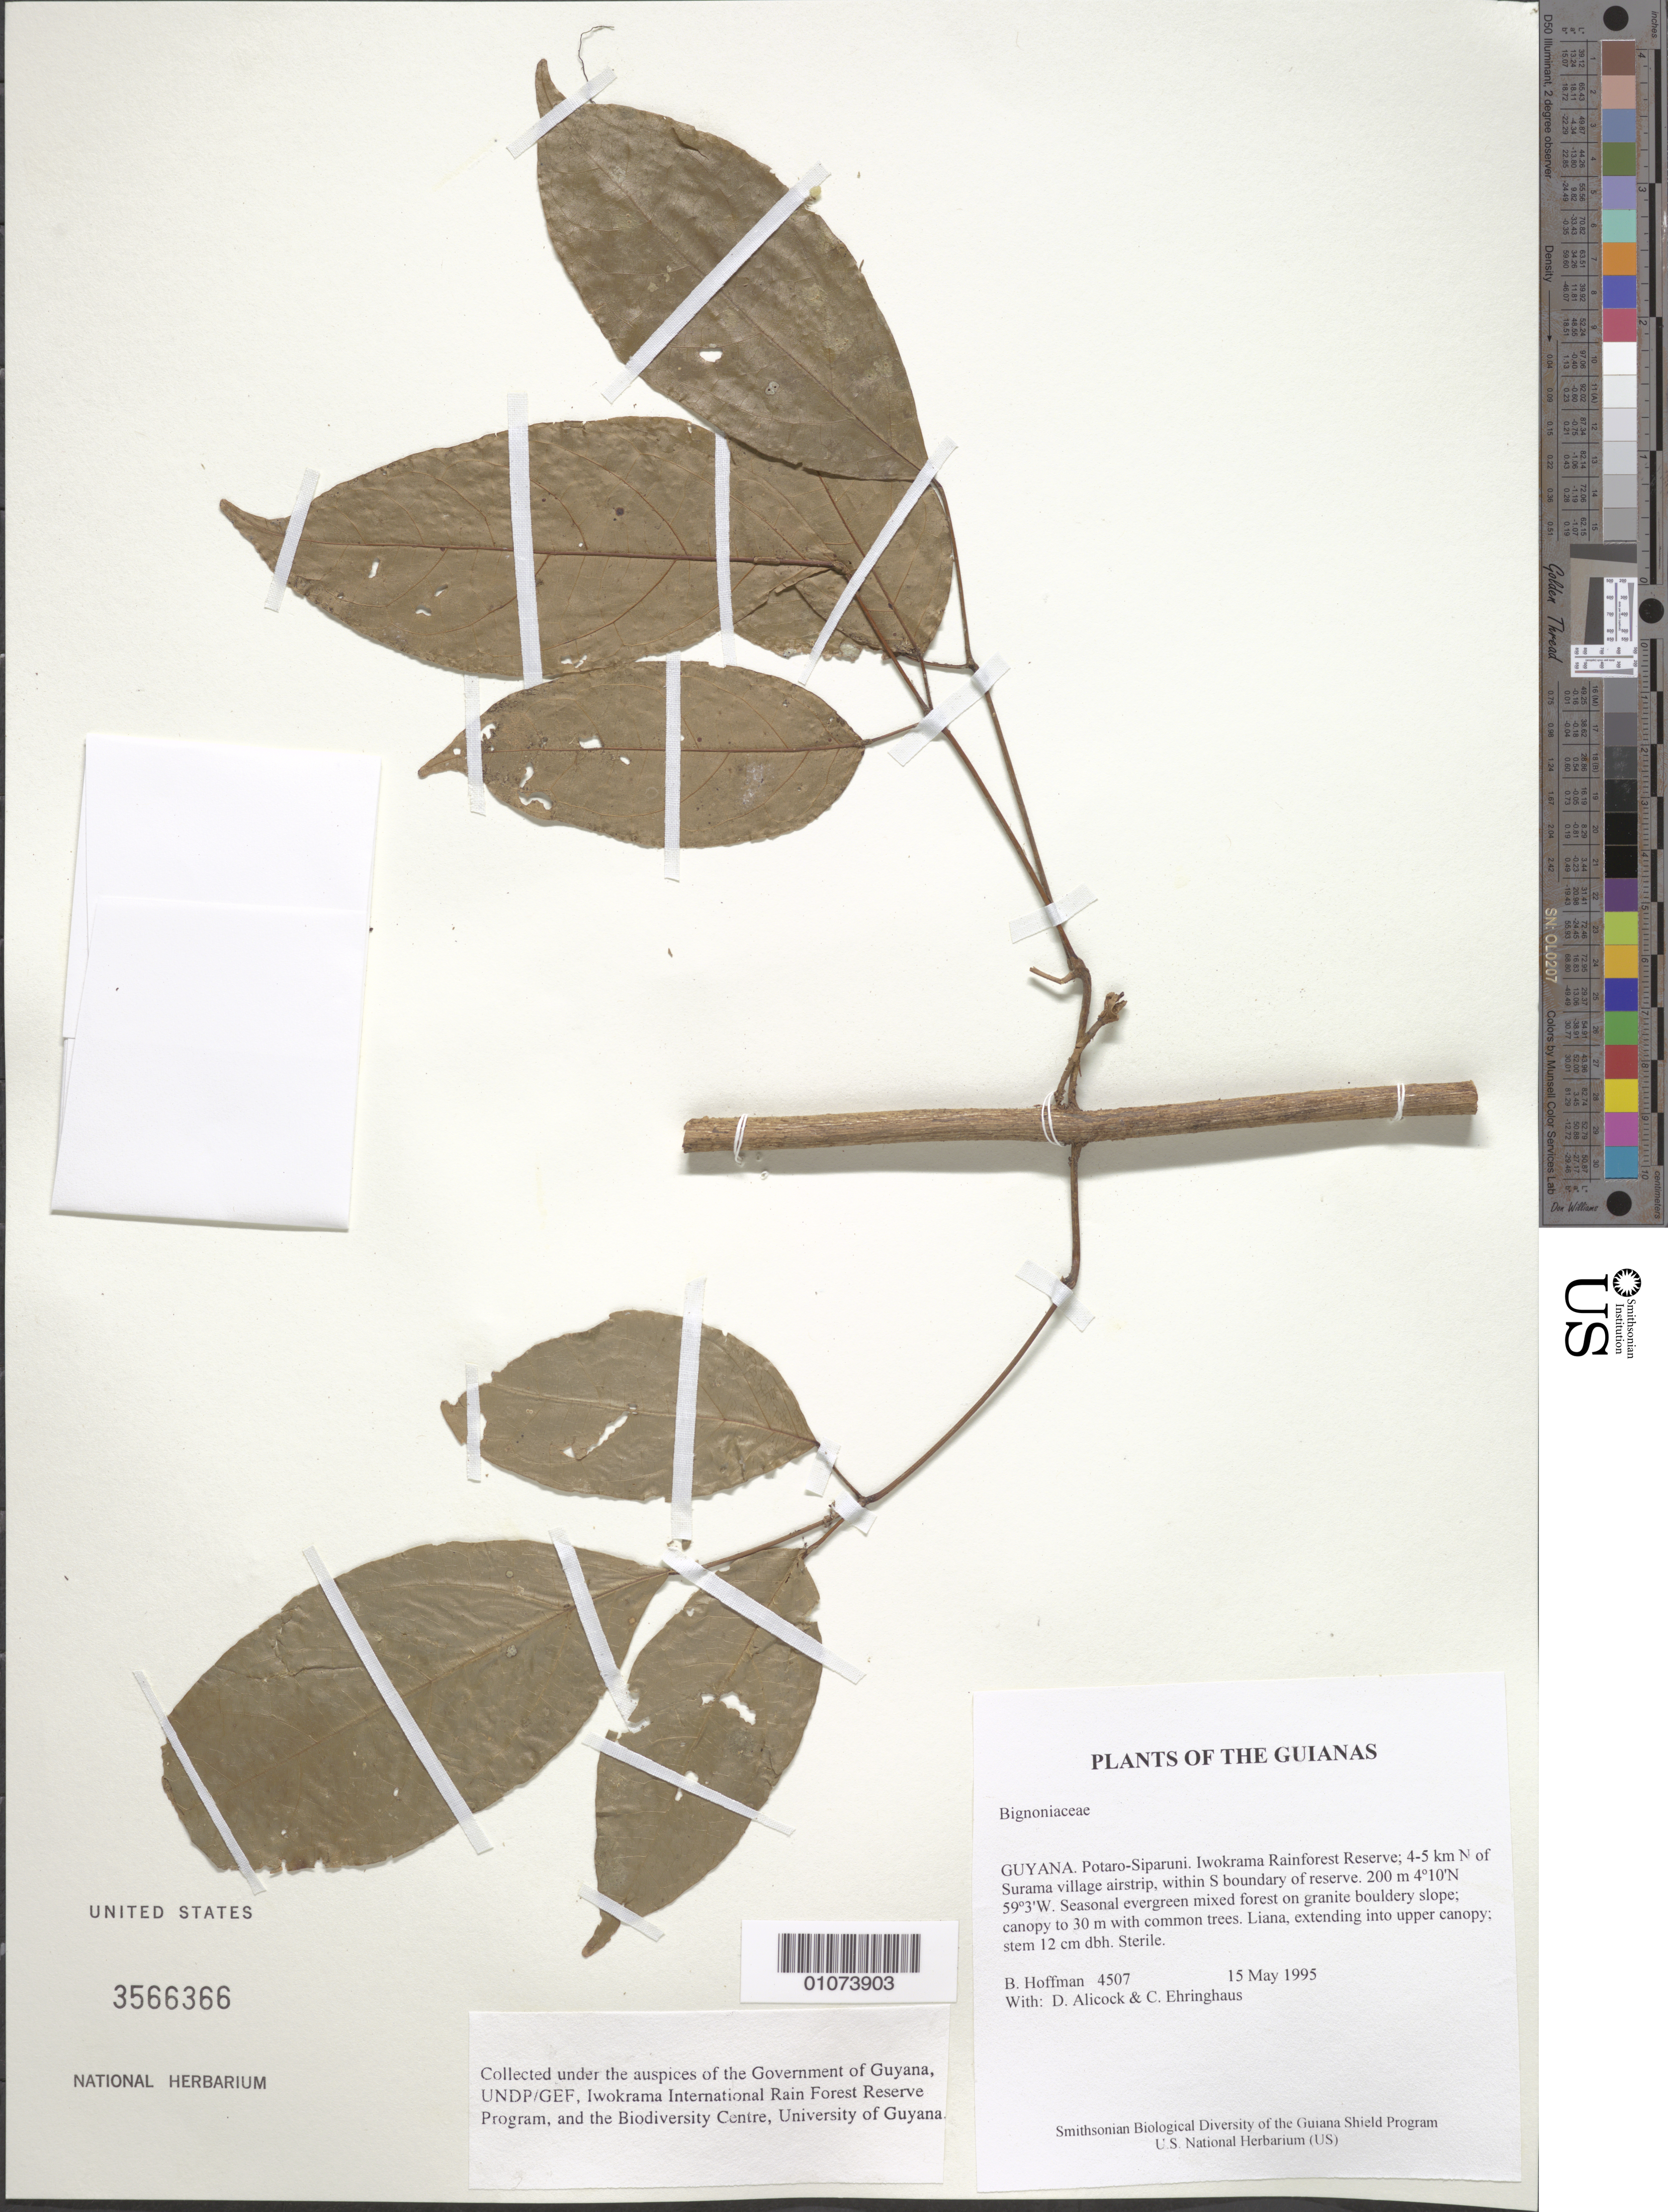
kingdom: Plantae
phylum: Tracheophyta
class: Magnoliopsida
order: Lamiales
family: Bignoniaceae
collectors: B. Hoffman, D. Allicock & C. Ehringhaus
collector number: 4507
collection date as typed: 15 May 1995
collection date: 1995-05-15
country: Guyana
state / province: Potaro-Siparuni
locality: Iwokrama Rainforest Reserve; 4-5 km N of Surama village airstrip, within S boundary of reserve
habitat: Seasonal evergreen mixed forest on granite bouldery slope; canopy to 30 m with common trees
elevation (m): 200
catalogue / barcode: US 3566366